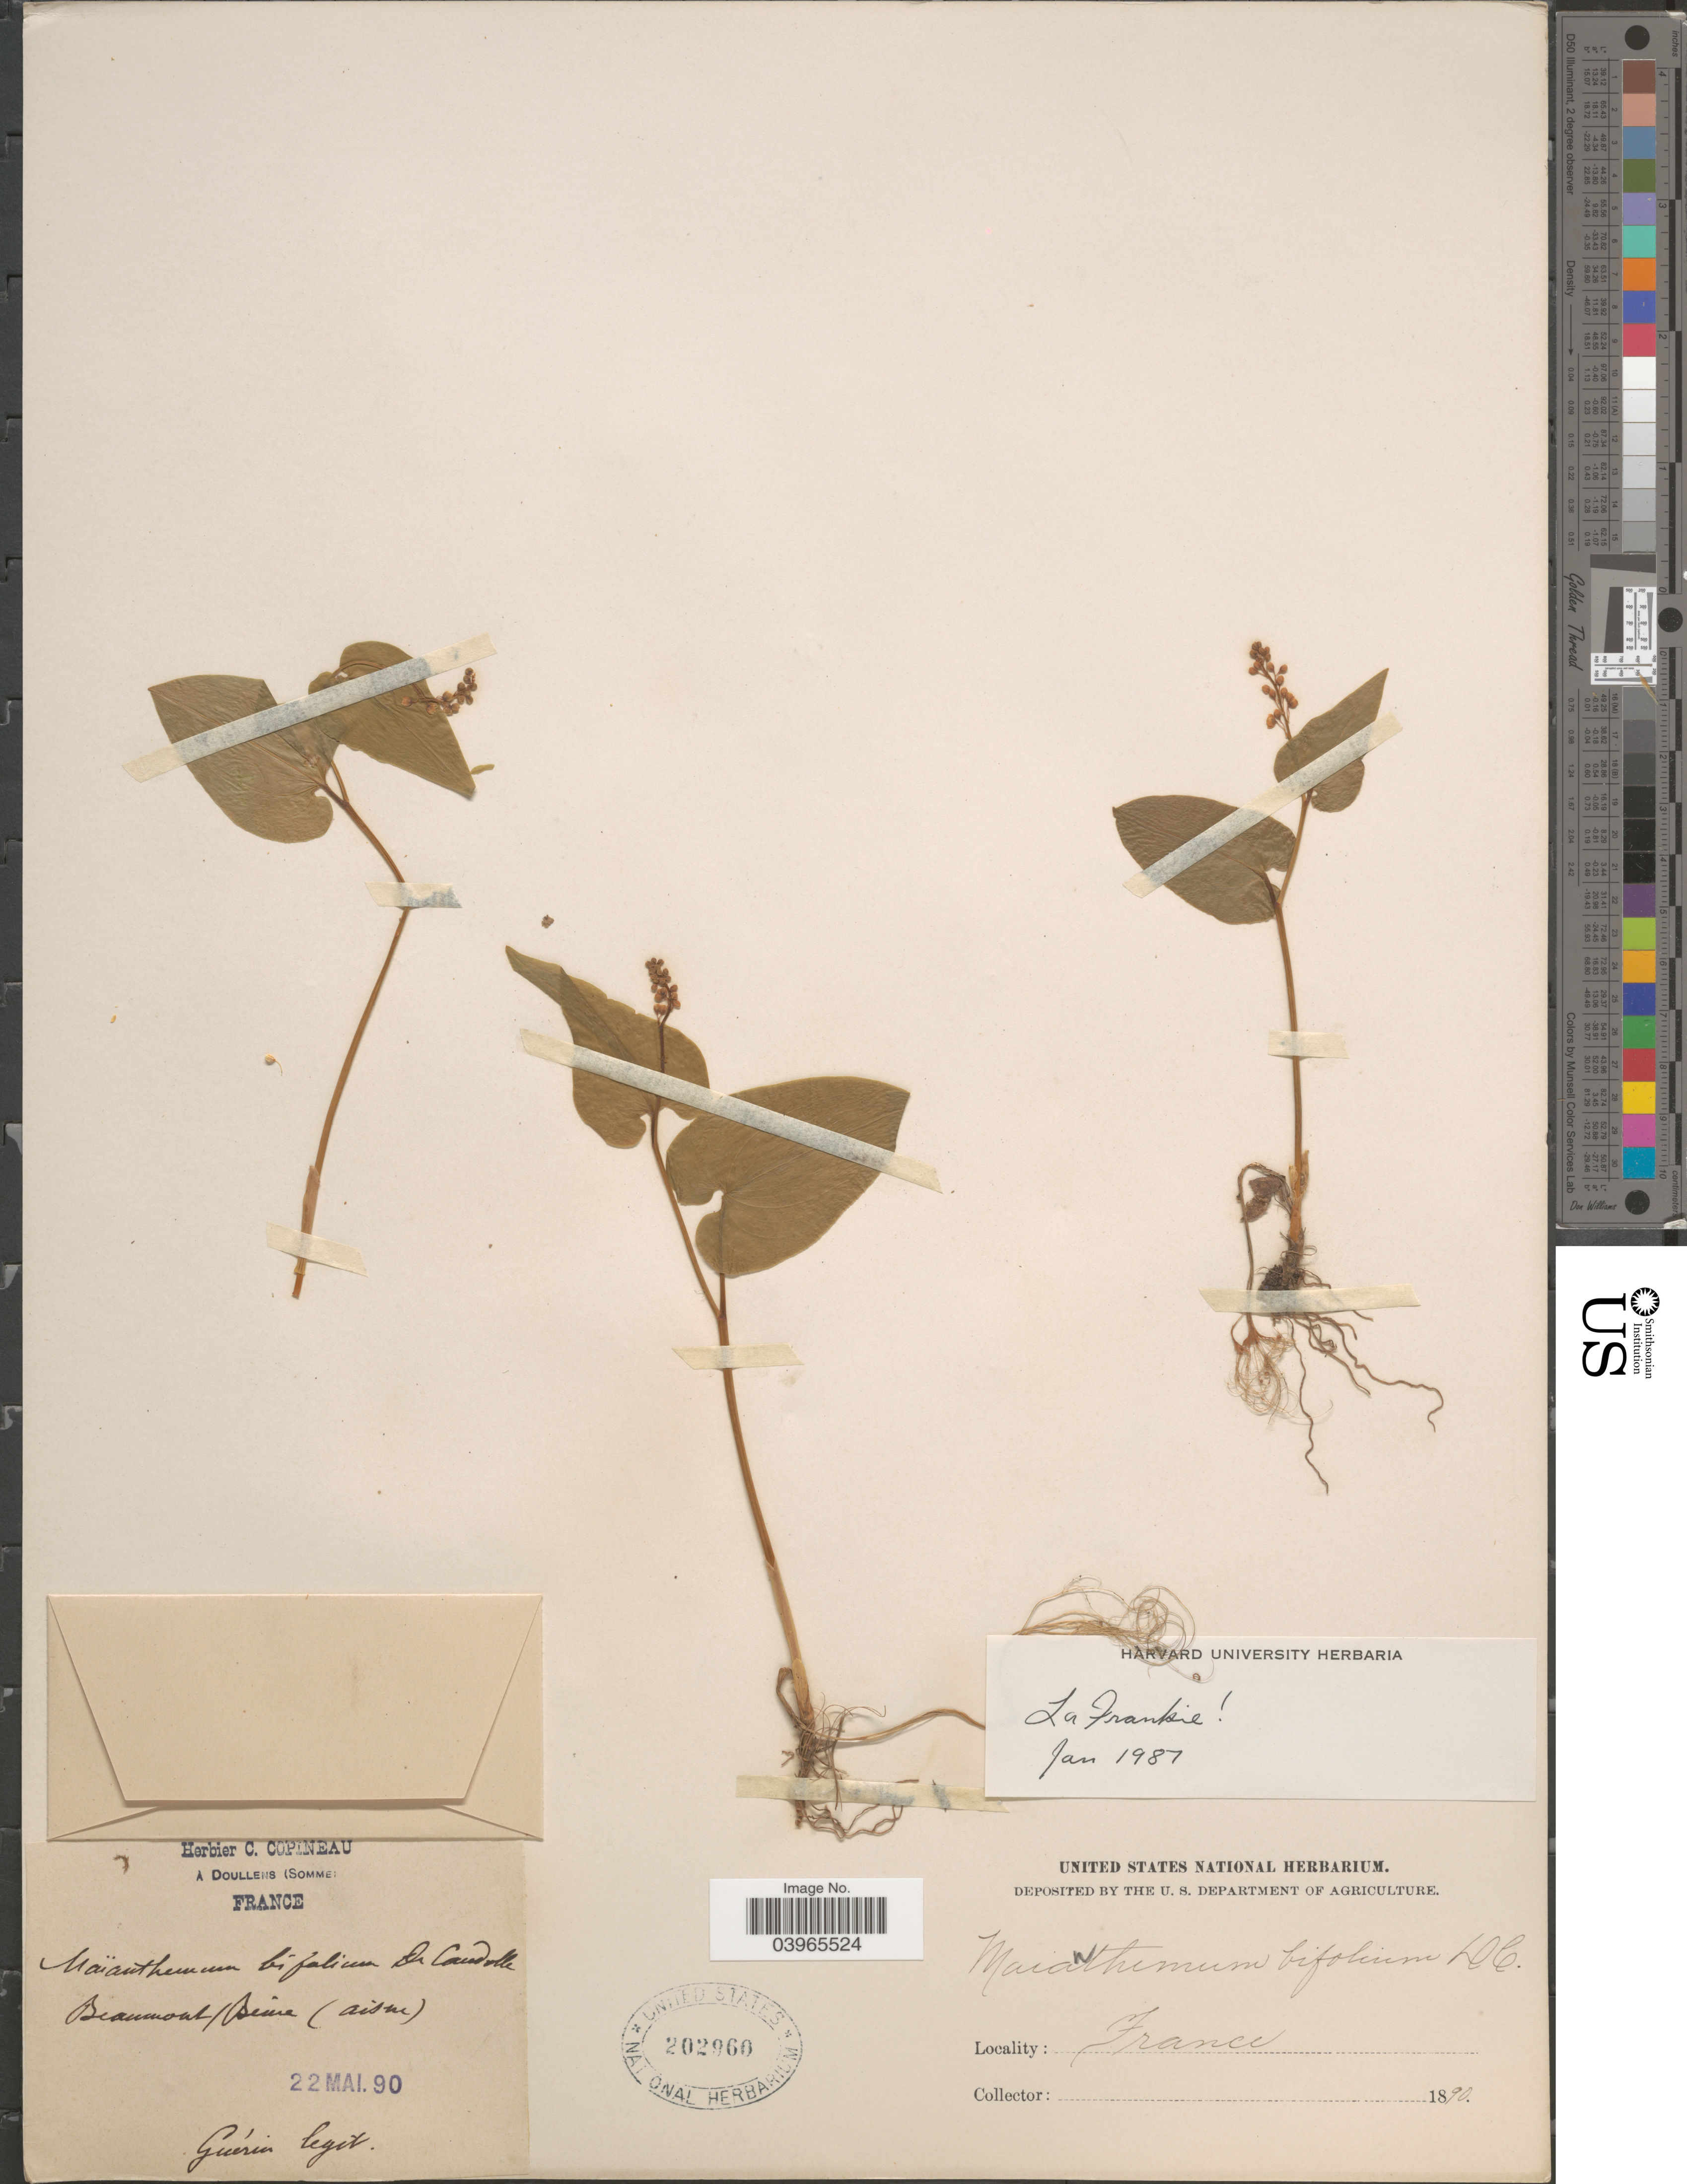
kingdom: Plantae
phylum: Tracheophyta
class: Liliopsida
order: Asparagales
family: Asparagaceae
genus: Maianthemum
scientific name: Maianthemum bifolium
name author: (L.) F.W. Schmidt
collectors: J. B. Guérin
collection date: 1890-05-22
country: France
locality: Beaumont/Beine (Aisne).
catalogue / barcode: US 202960